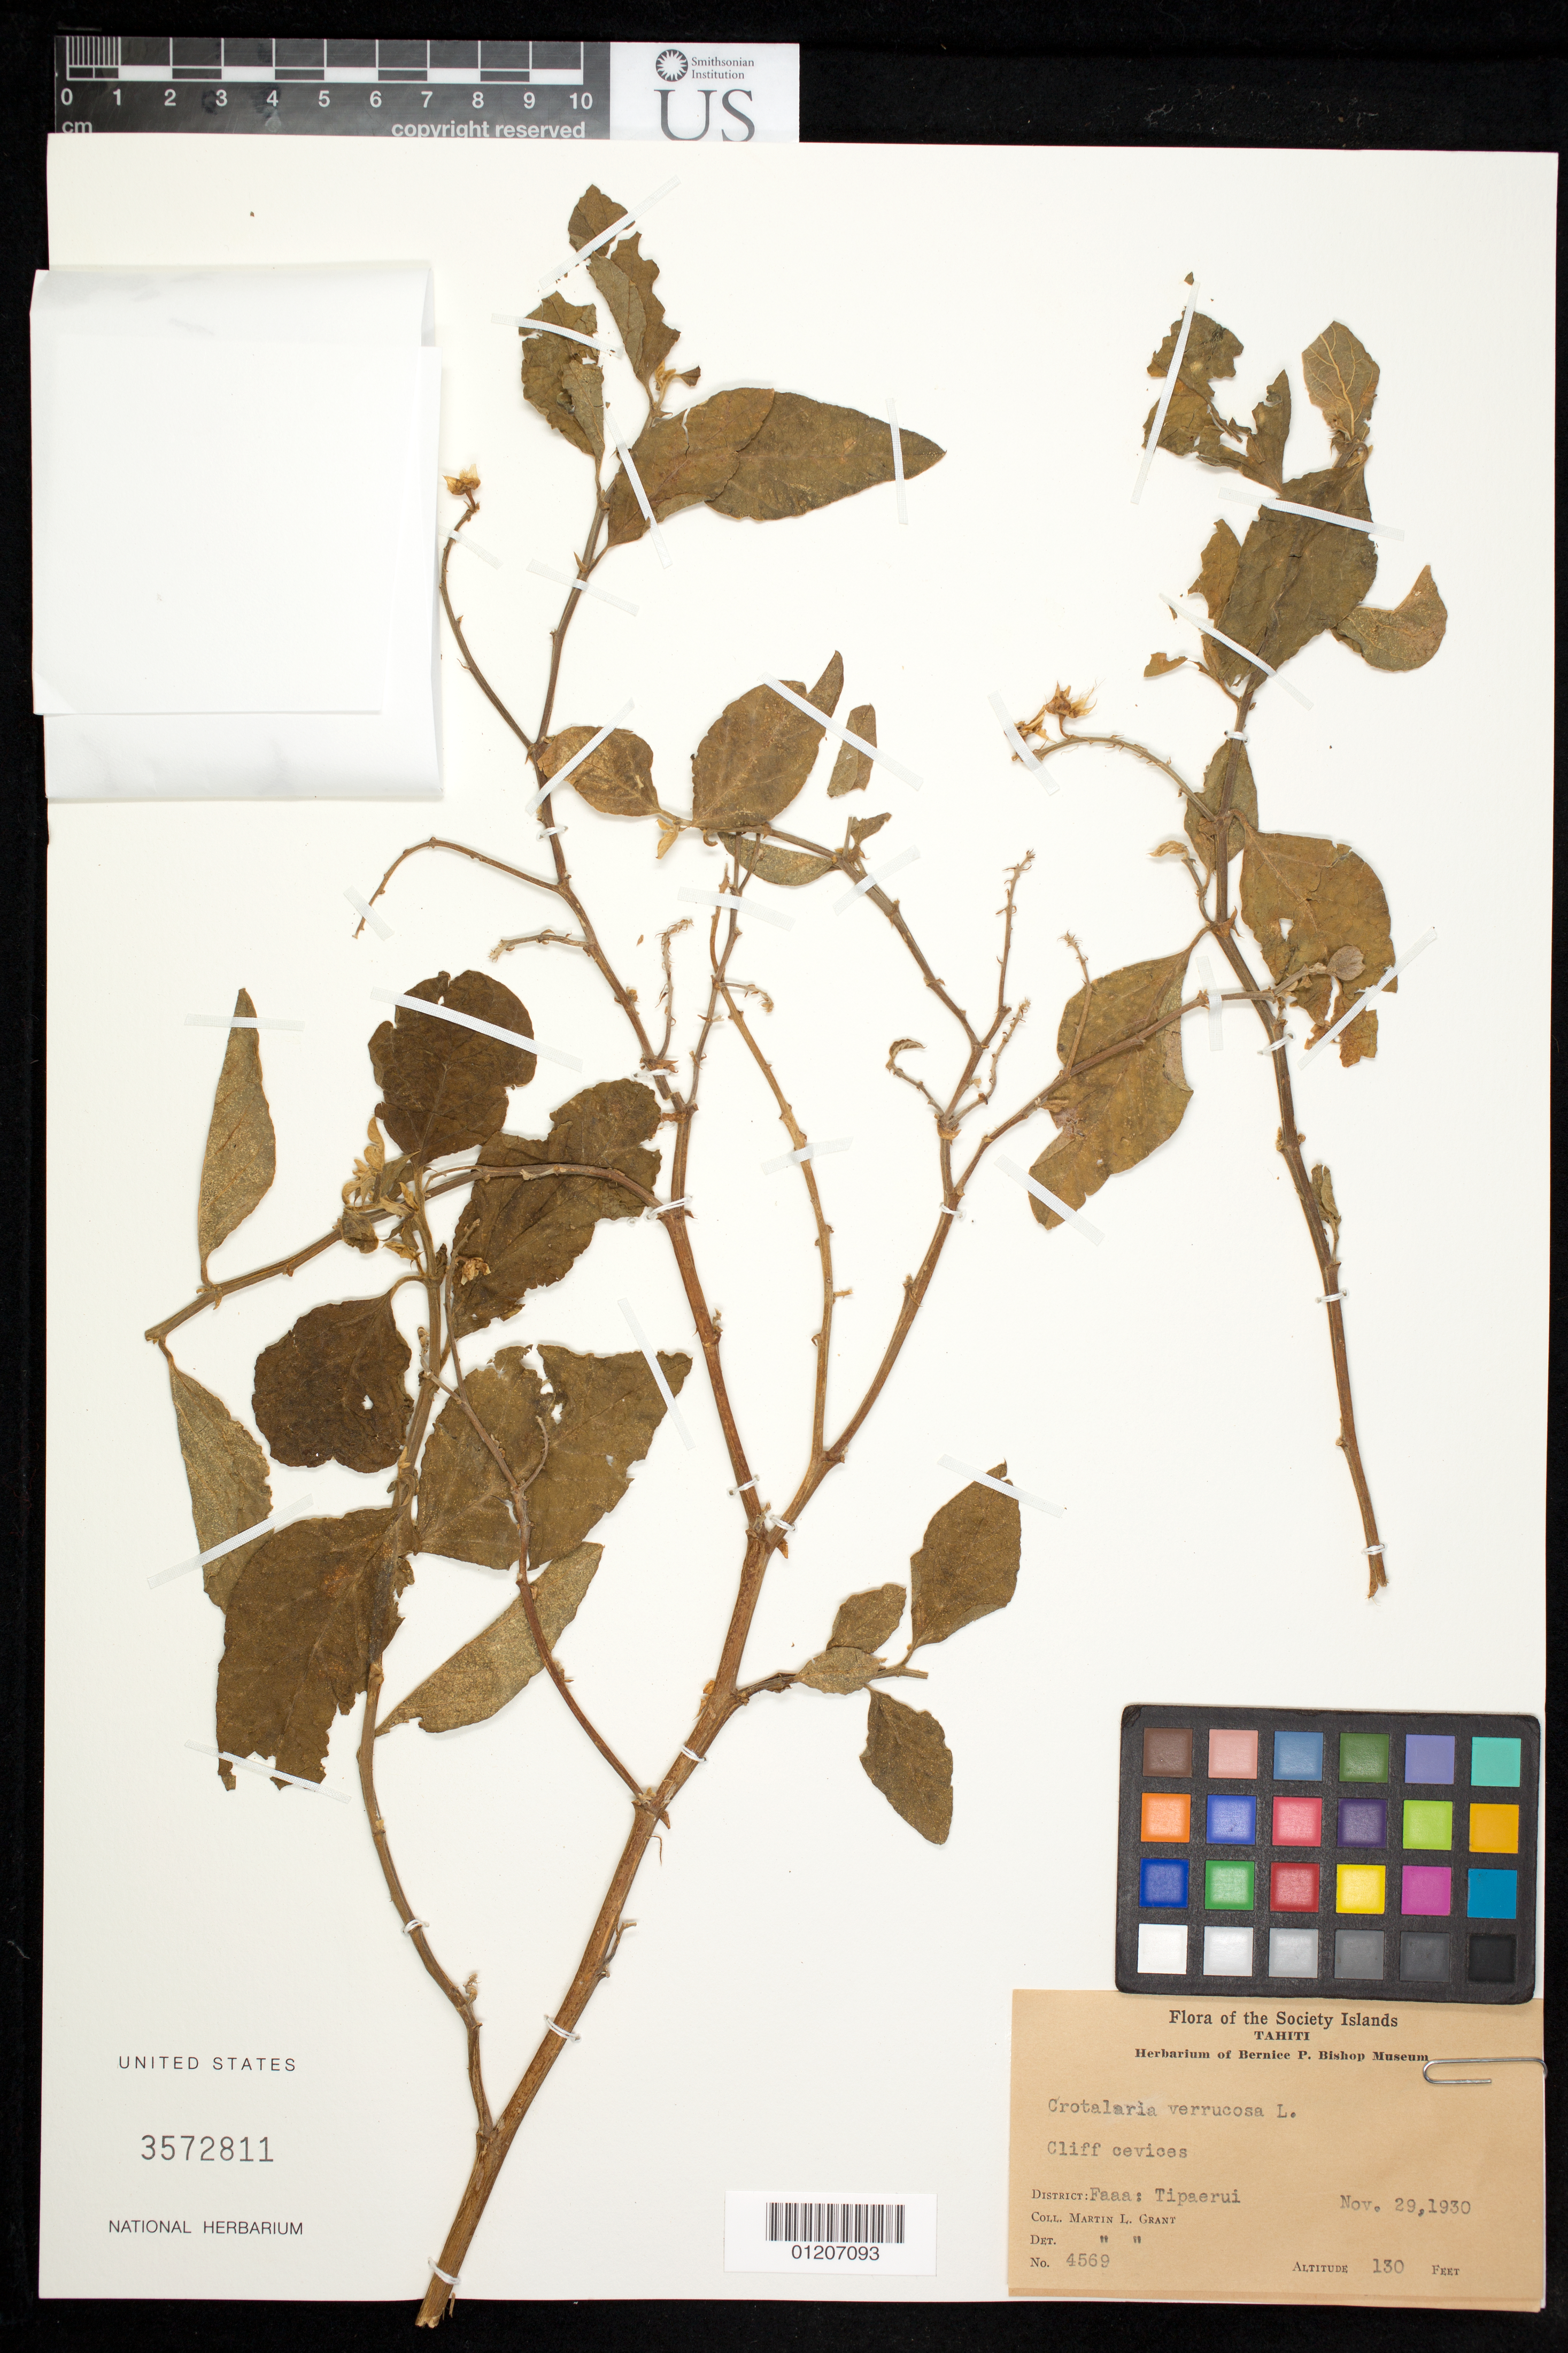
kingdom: Plantae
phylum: Tracheophyta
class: Magnoliopsida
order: Fabales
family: Fabaceae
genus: Crotalaria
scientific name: Crotalaria verrucosa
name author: L.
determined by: Grant, M. L.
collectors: M. L. Grant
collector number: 4569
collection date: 1930-11-29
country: French Polynesia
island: Tahiti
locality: Faaa: Tipaerui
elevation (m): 40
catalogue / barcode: US 3572811